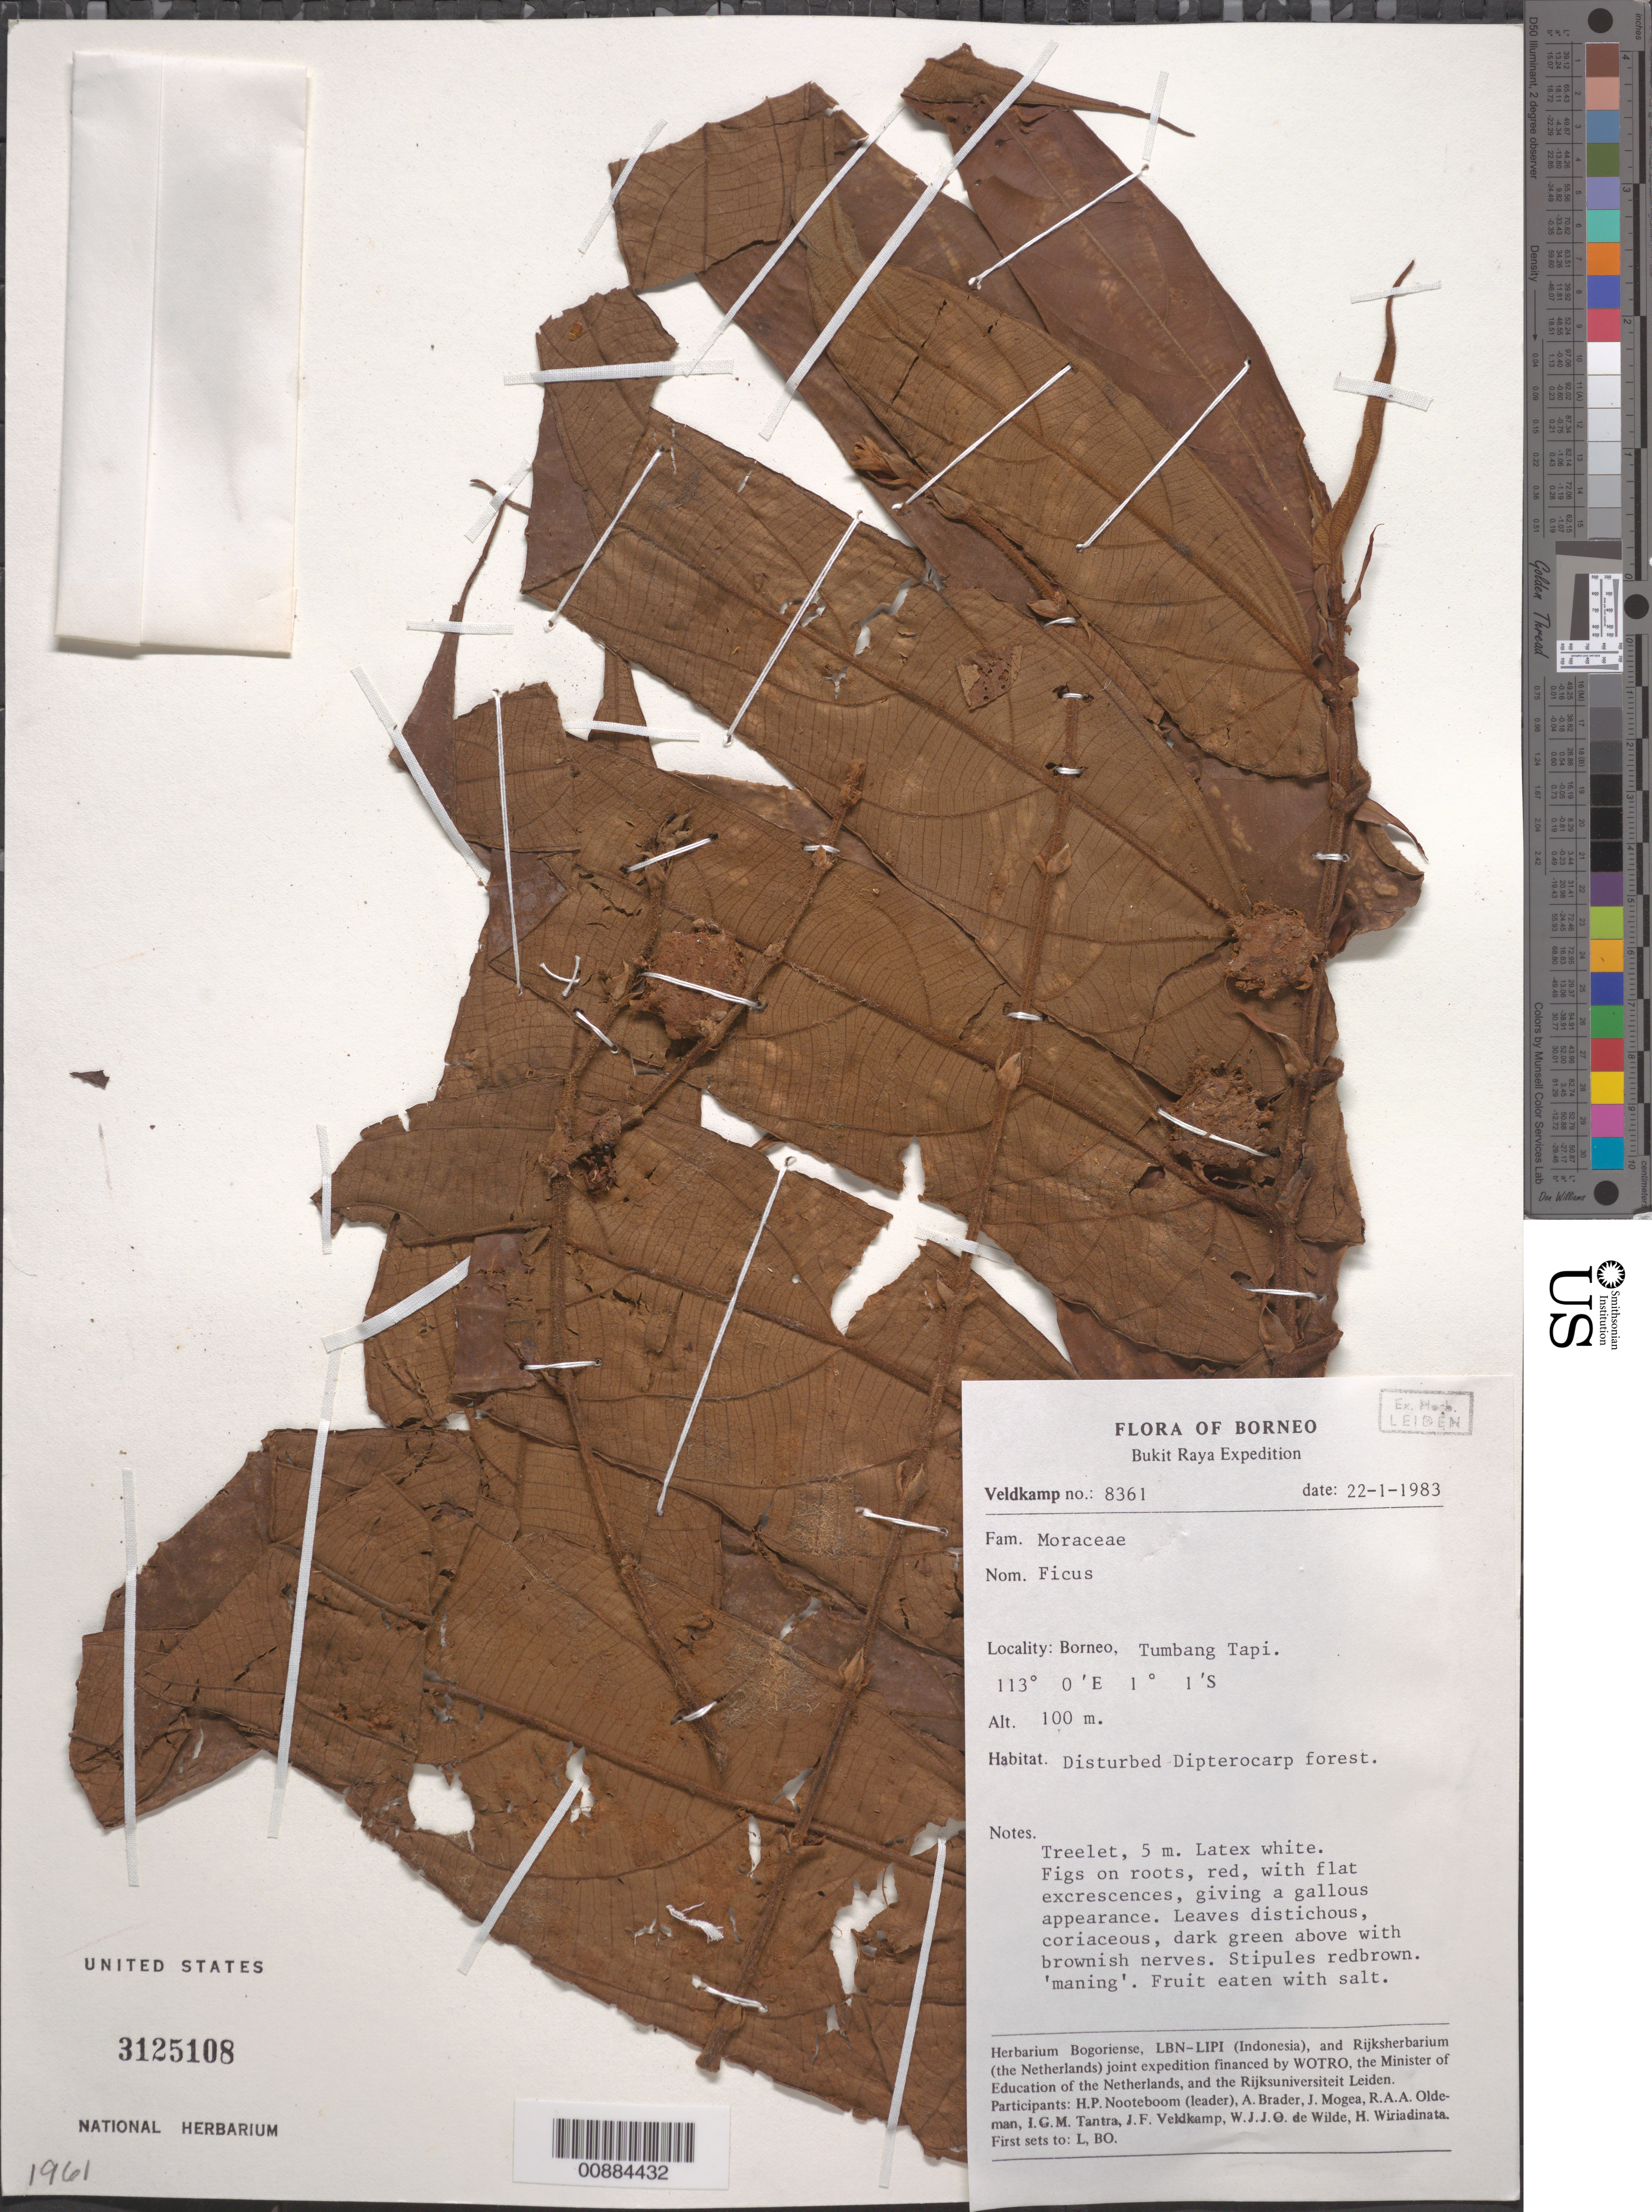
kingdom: Plantae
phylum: Tracheophyta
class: Magnoliopsida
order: Rosales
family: Moraceae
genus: Ficus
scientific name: Ficus sp.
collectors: J. F. Veldkamp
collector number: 8361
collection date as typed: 22 Jan 1983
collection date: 1983-01-22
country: Indonesia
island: Borneo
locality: Tumbang, Tapi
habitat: Disturbed Dipterocarp forest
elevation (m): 100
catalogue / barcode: US 3125108